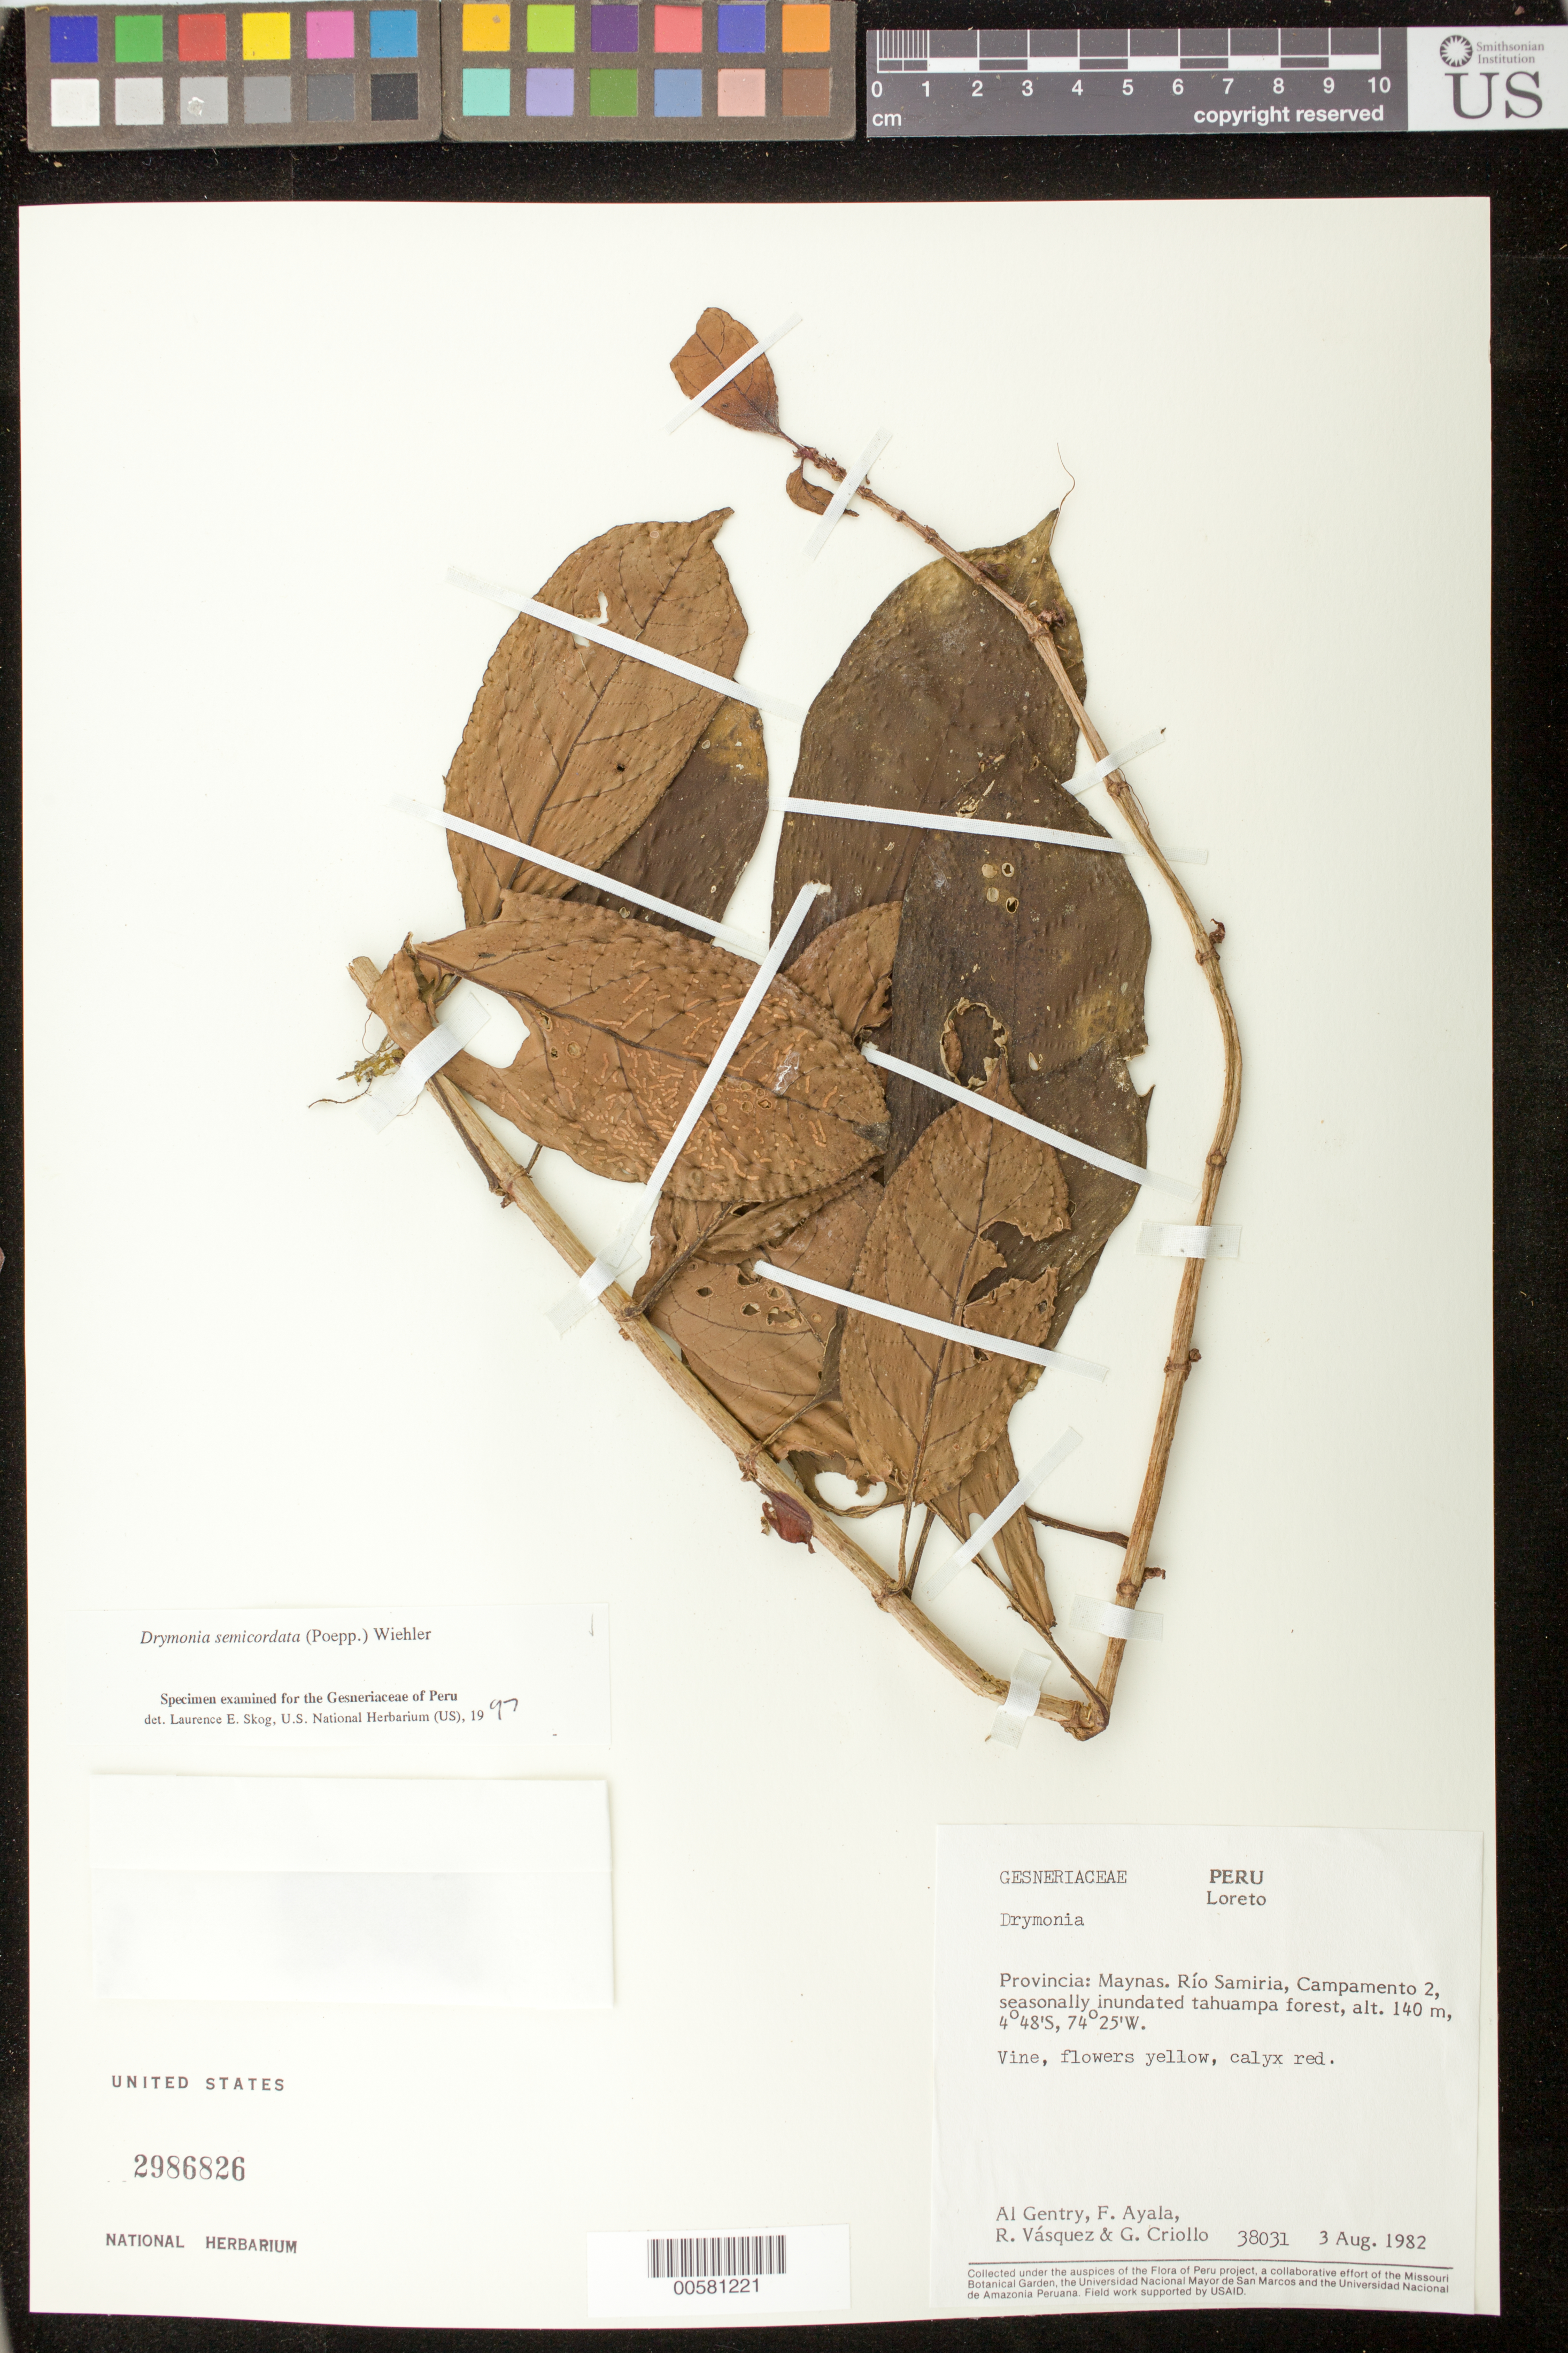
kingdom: Plantae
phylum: Tracheophyta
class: Magnoliopsida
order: Lamiales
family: Gesneriaceae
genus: Drymonia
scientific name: Drymonia semicordata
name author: (Poepp.) Wiehler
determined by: Skog, Laurence E.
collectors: A. H. Gentry, F. Ayala F., R. Vásquez & G. Criollo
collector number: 38031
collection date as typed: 03 Aug 1982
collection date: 1982-08-03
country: Peru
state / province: Loreto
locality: Prov. Maynas; Río Samiria, Campamento 2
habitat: Seasonally inundated tahuampa forest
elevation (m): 140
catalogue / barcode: US 2986826